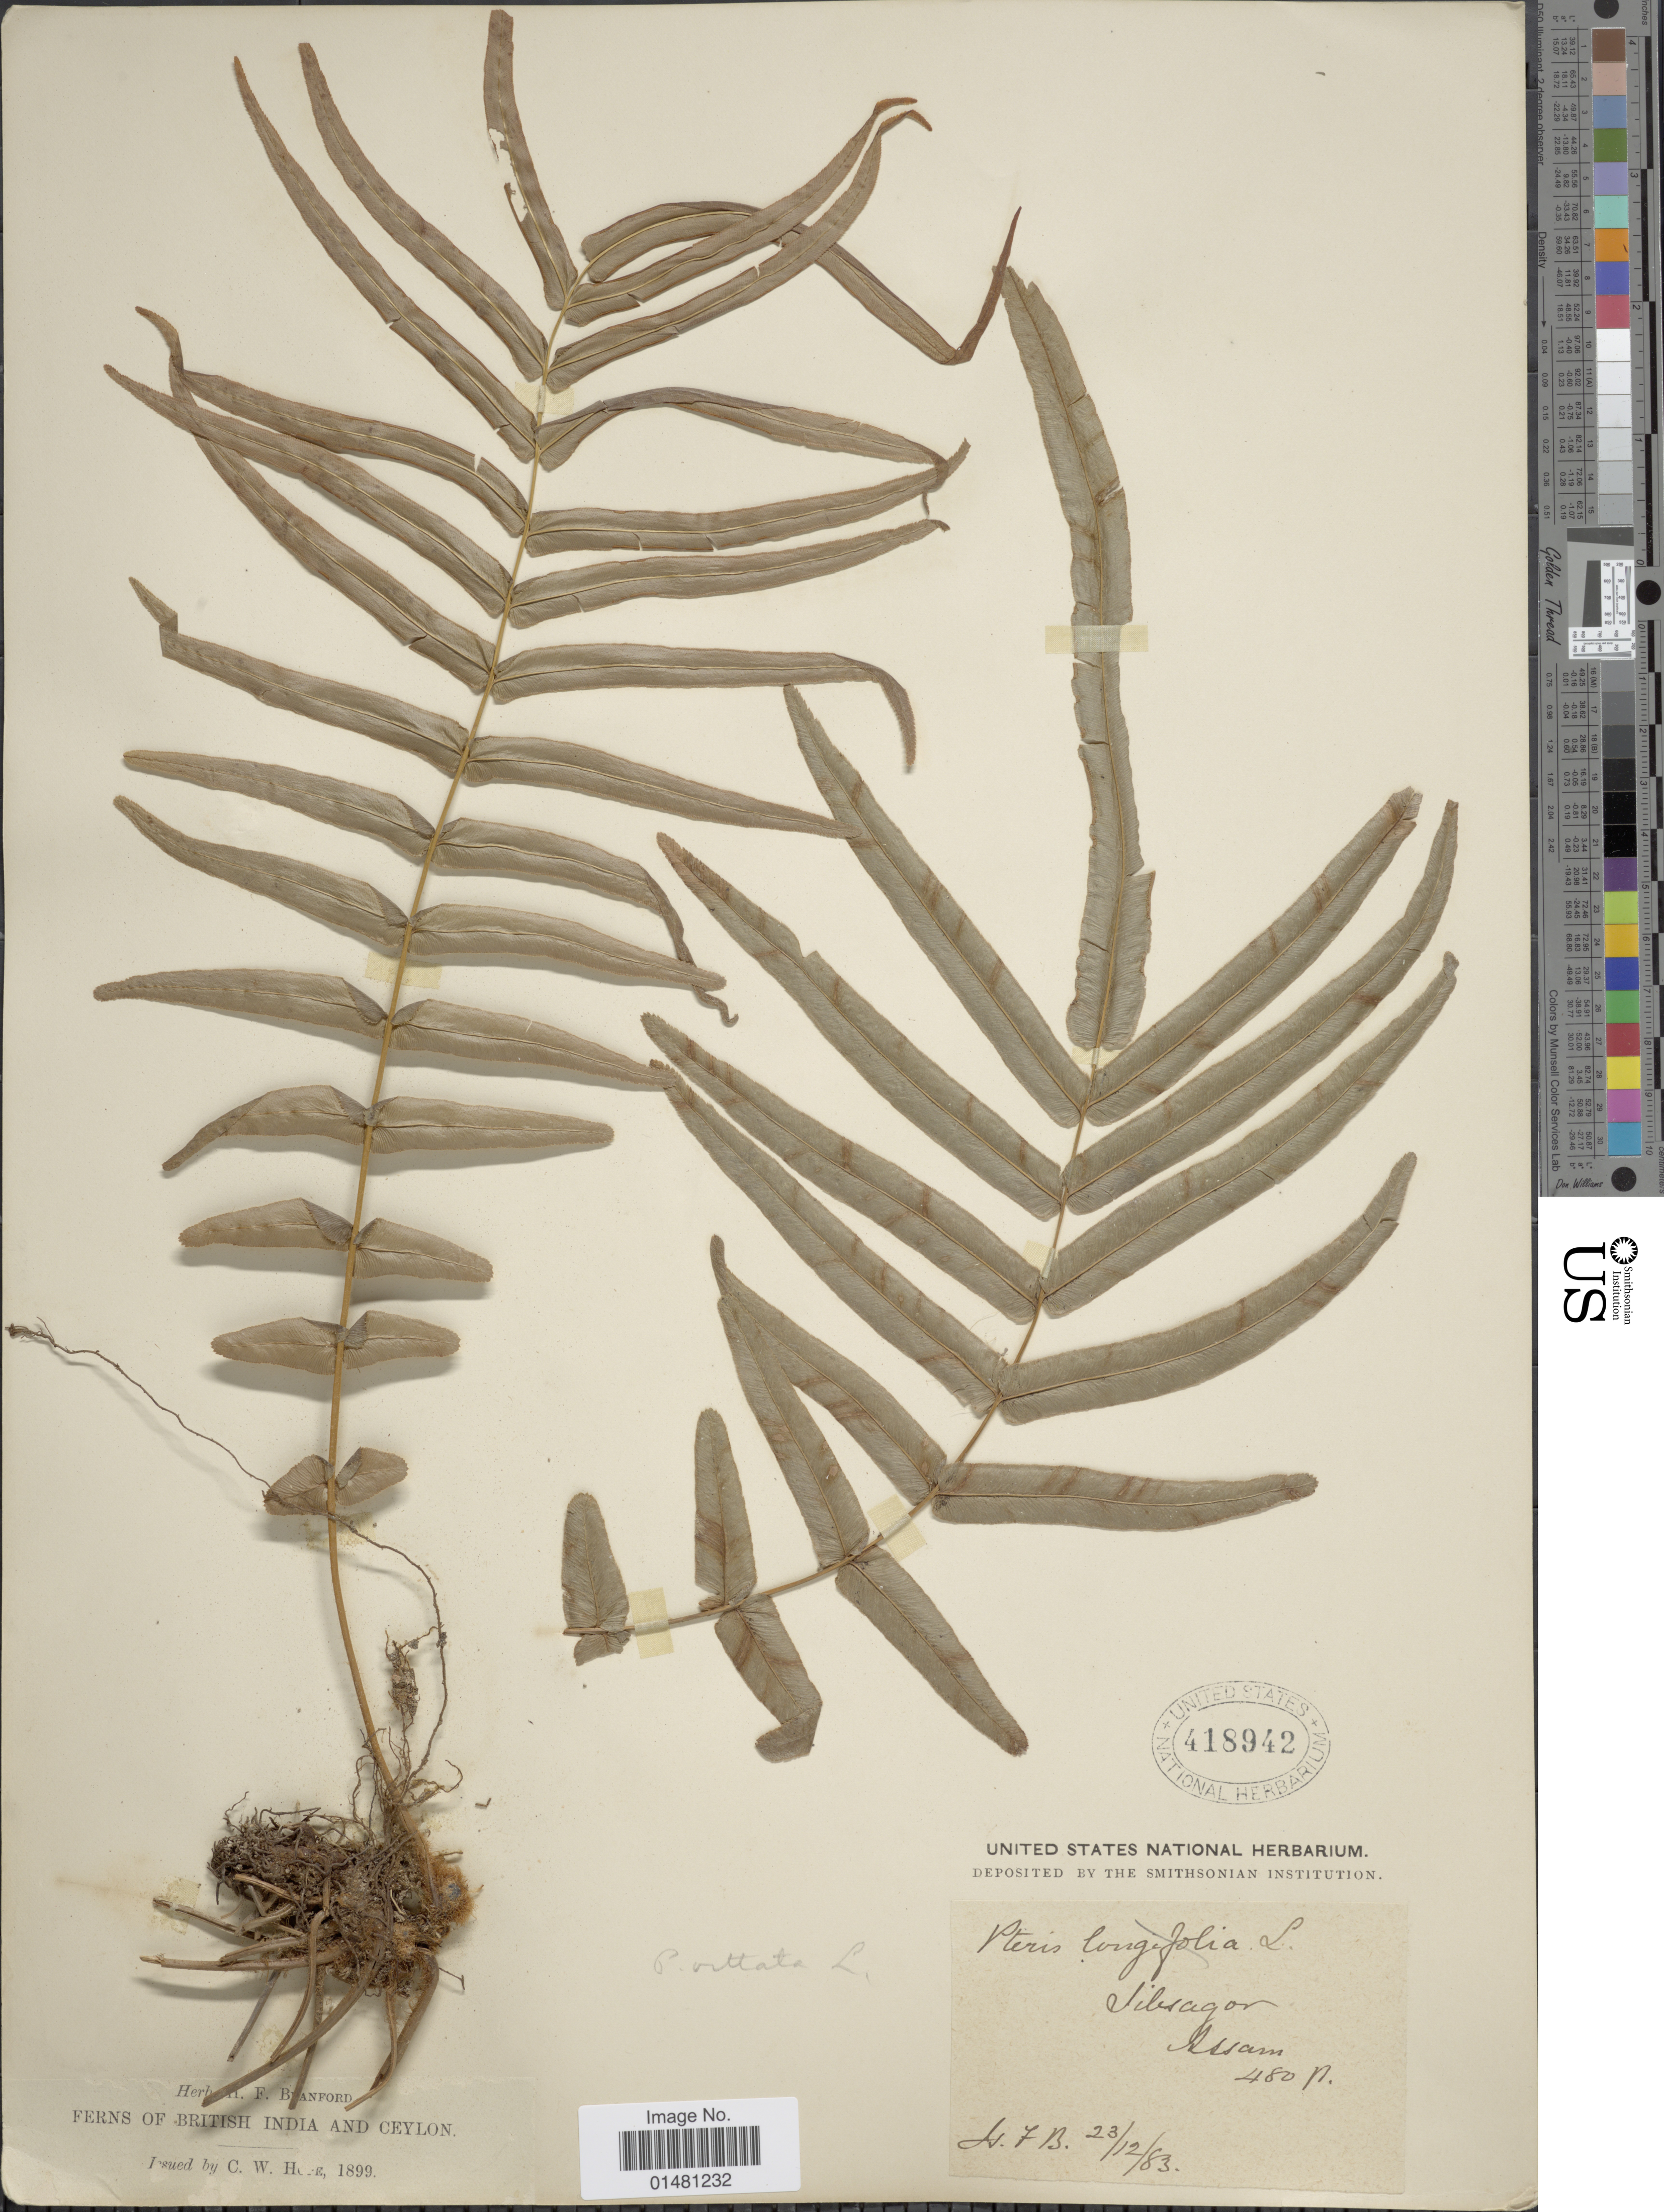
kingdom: Plantae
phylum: Tracheophyta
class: Polypodiopsida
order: Polypodiales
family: Pteridaceae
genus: Pteris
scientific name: Pteris vittata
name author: L.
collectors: H. Blanford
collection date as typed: Transcribed d/m/y: 23/12/83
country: India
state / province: Assam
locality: Sivasagar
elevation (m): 480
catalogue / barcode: US 418942